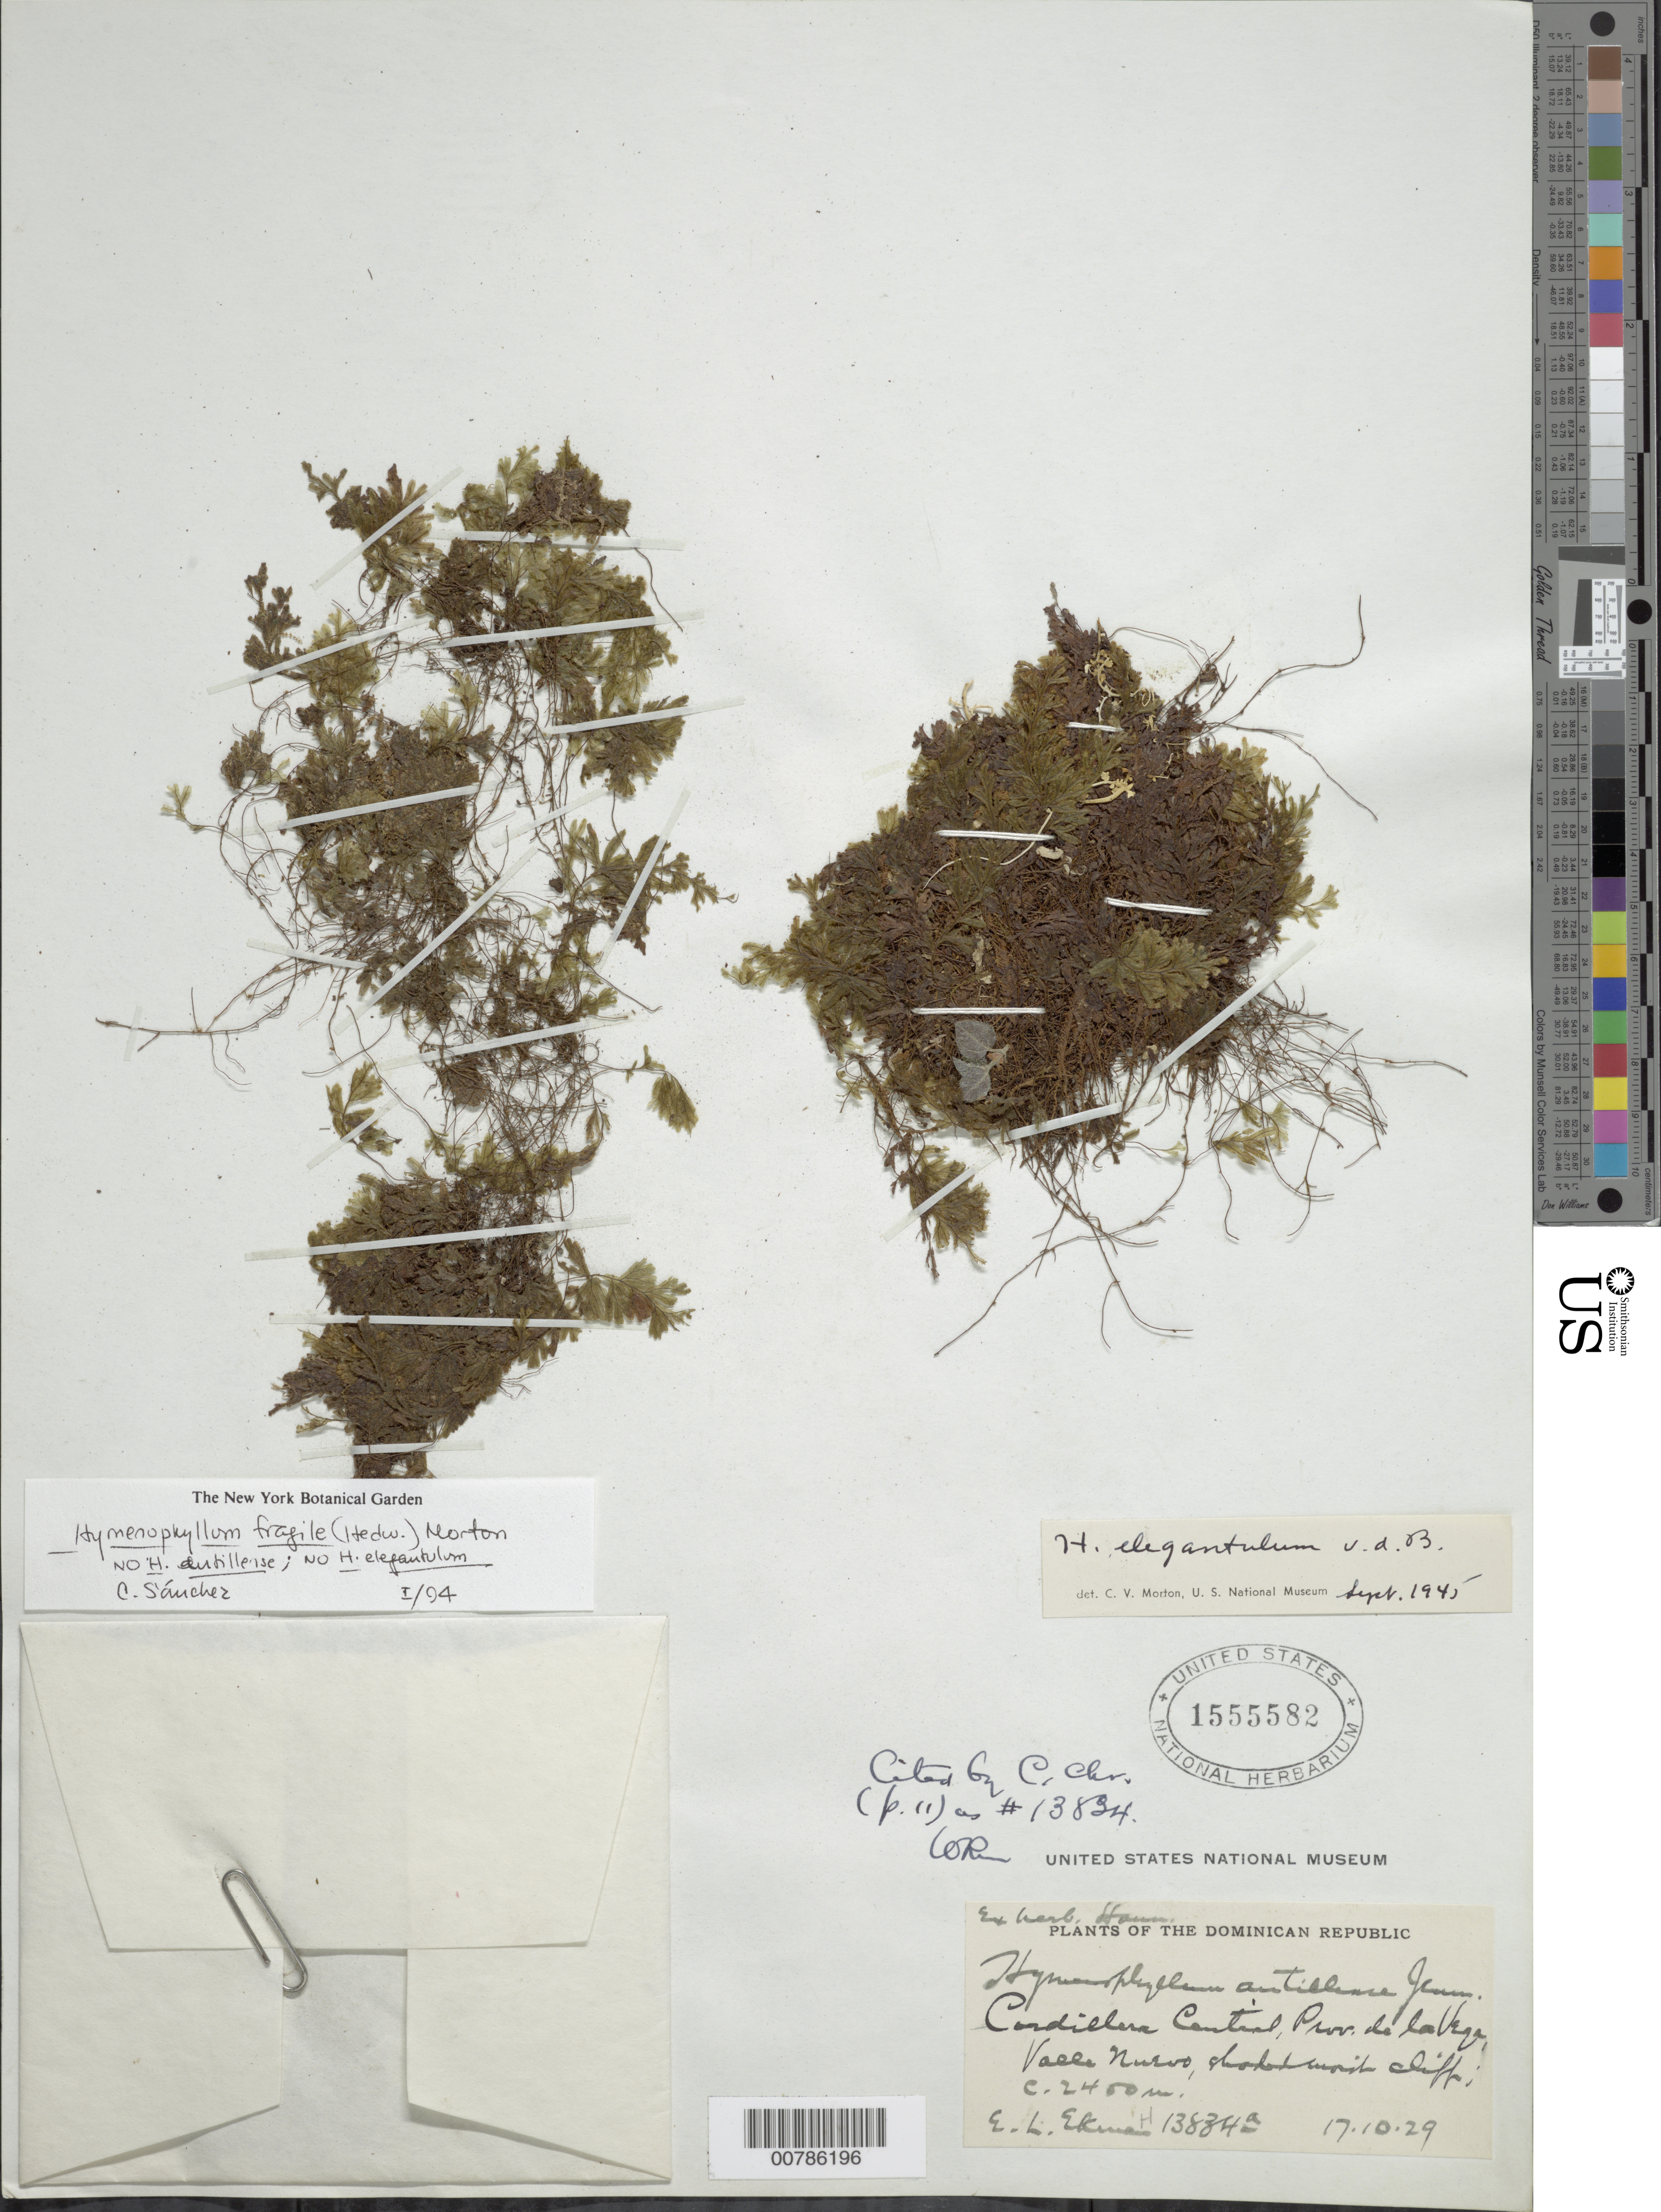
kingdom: Plantae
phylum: Tracheophyta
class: Polypodiopsida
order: Hymenophyllales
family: Hymenophyllaceae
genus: Hymenophyllum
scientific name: Hymenophyllum fragile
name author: (Hedw.) C.V. Morton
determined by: Sánchez, C. A.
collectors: E. L. Ekman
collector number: H 13834a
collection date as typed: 17 Oct 1929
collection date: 1929-10-17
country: Dominican Republic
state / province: La Vega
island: Hispaniola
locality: Cordillera Central, Valle Nuevo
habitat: Shaded moist cliff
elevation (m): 2400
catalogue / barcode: US 1555582